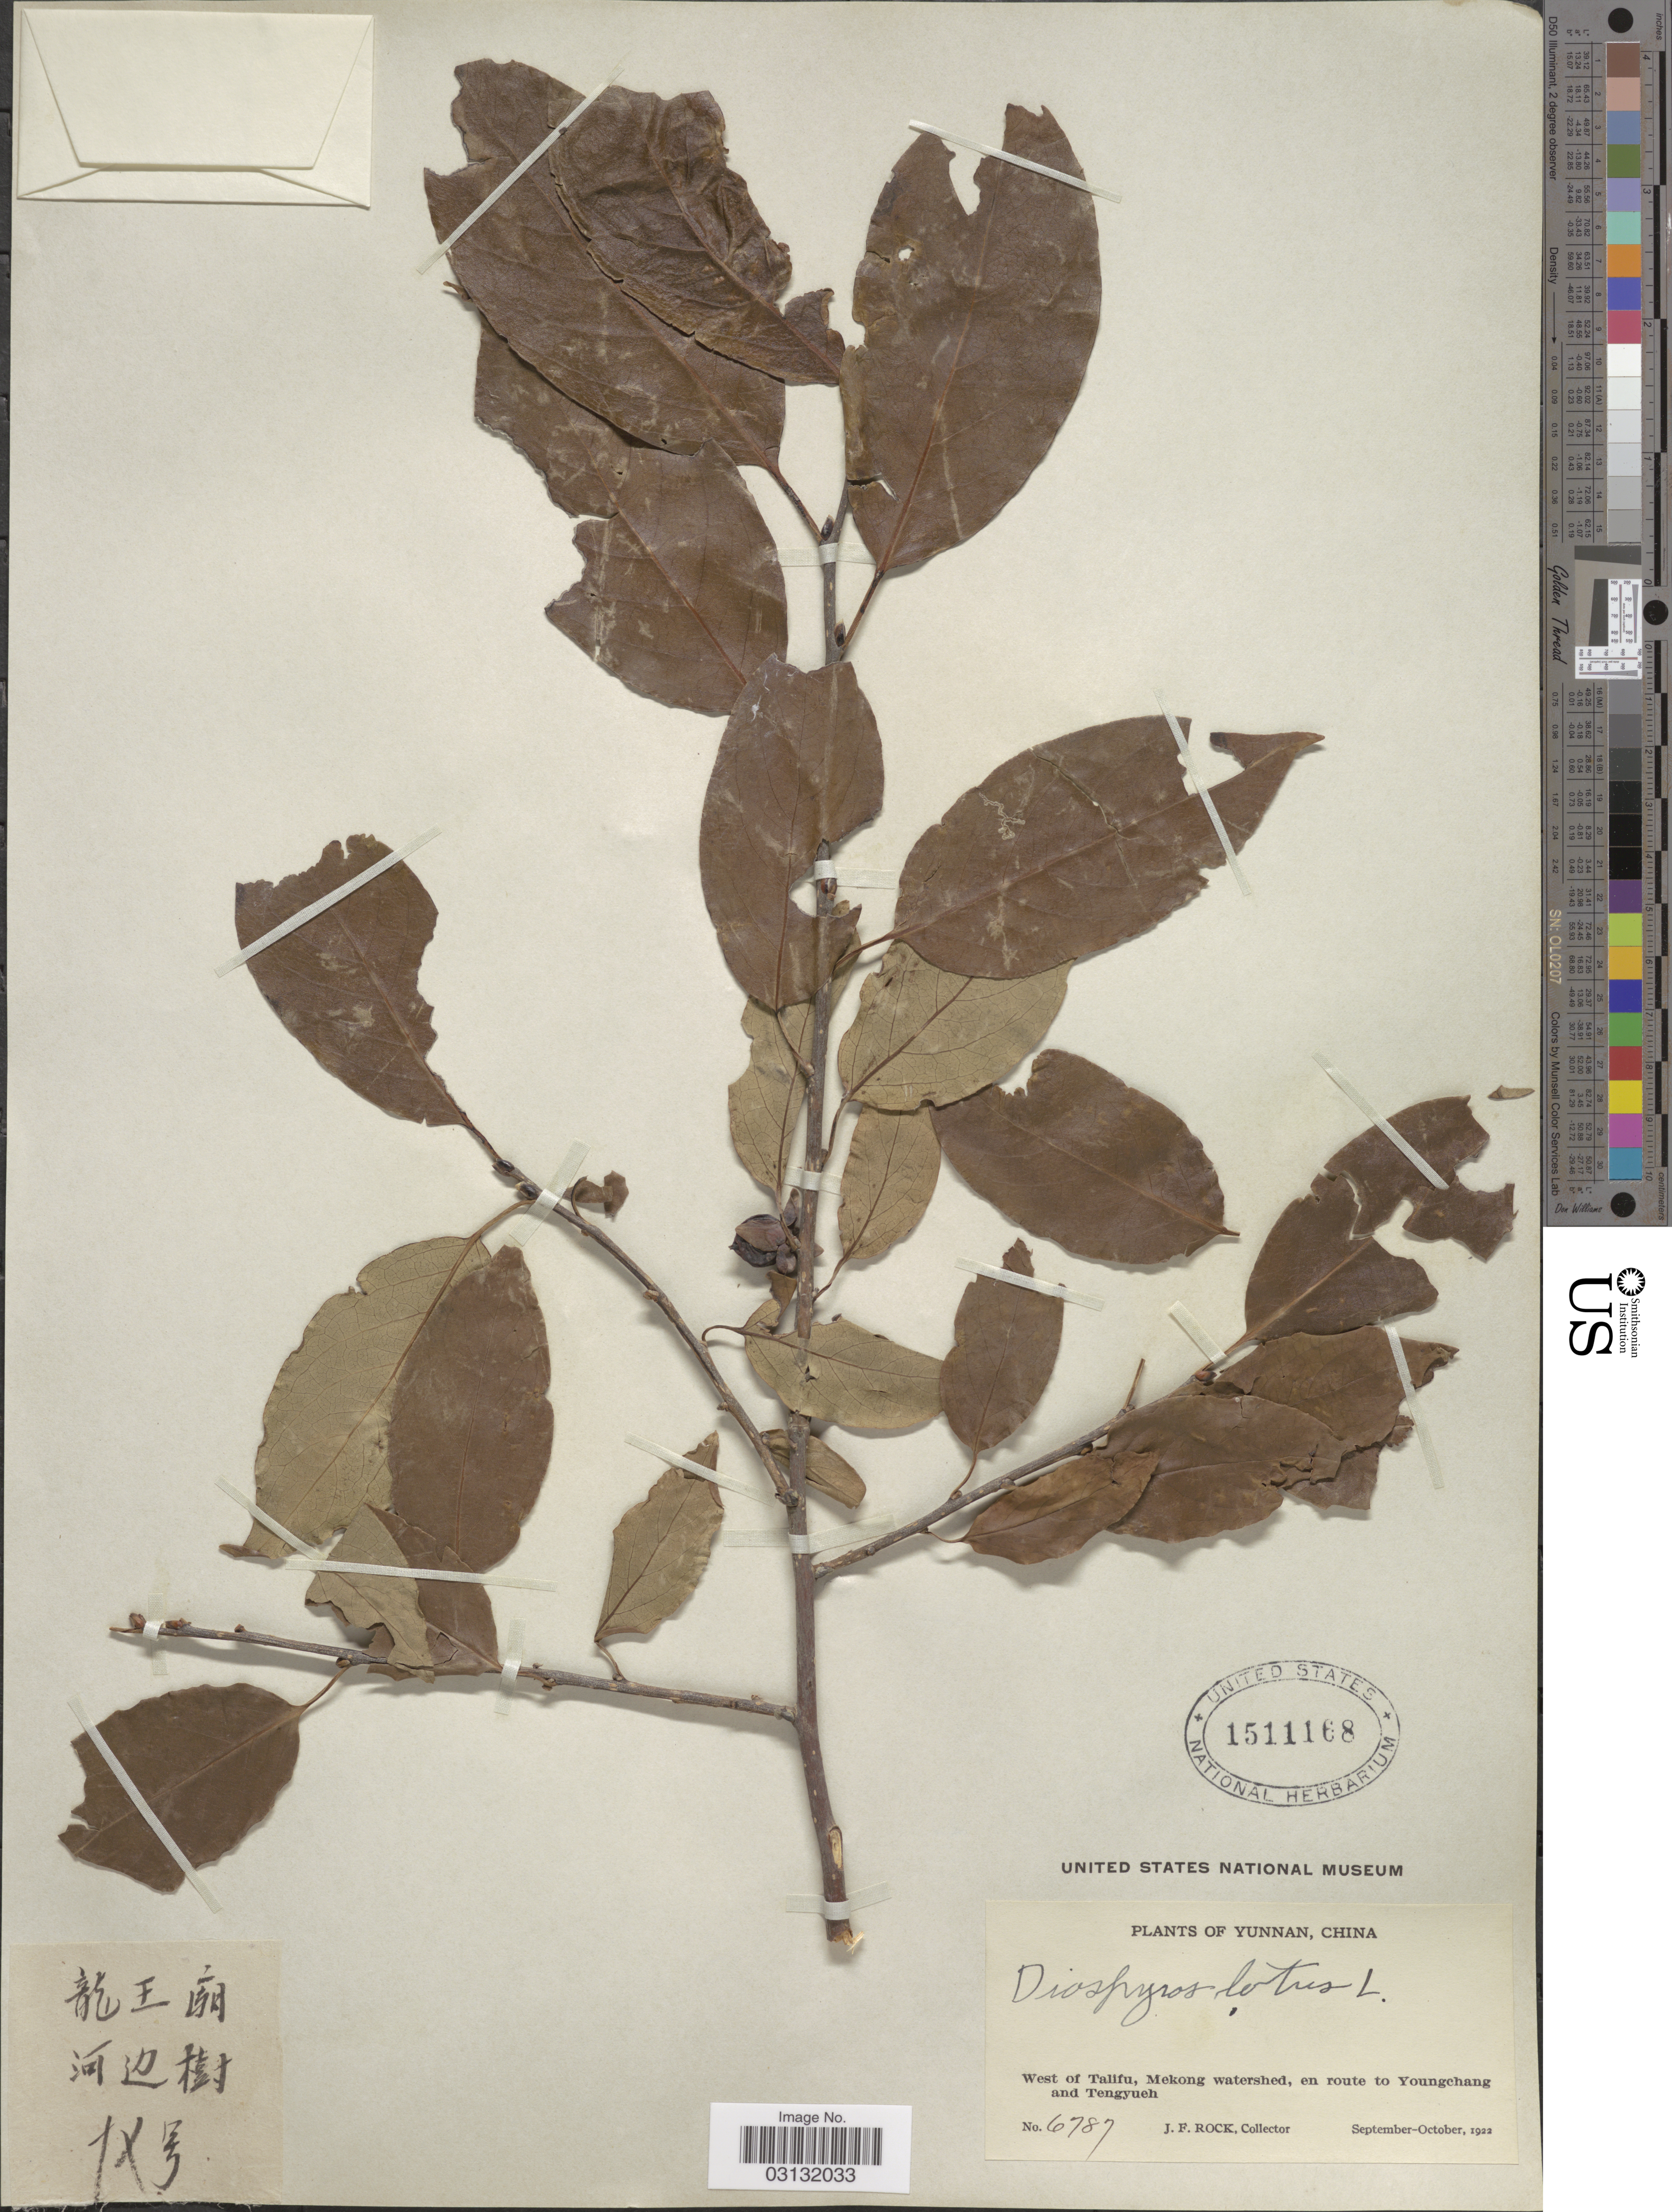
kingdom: Plantae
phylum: Tracheophyta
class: Magnoliopsida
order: Ericales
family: Ebenaceae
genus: Diospyros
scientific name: Diospyros lotus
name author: L.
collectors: J. Rock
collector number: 6787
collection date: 1922-09/1922-10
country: China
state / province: Yunnan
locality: West of Talifu, Mekong watershed, en route to Youngchang and Tengyueh.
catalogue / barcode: US 1511168